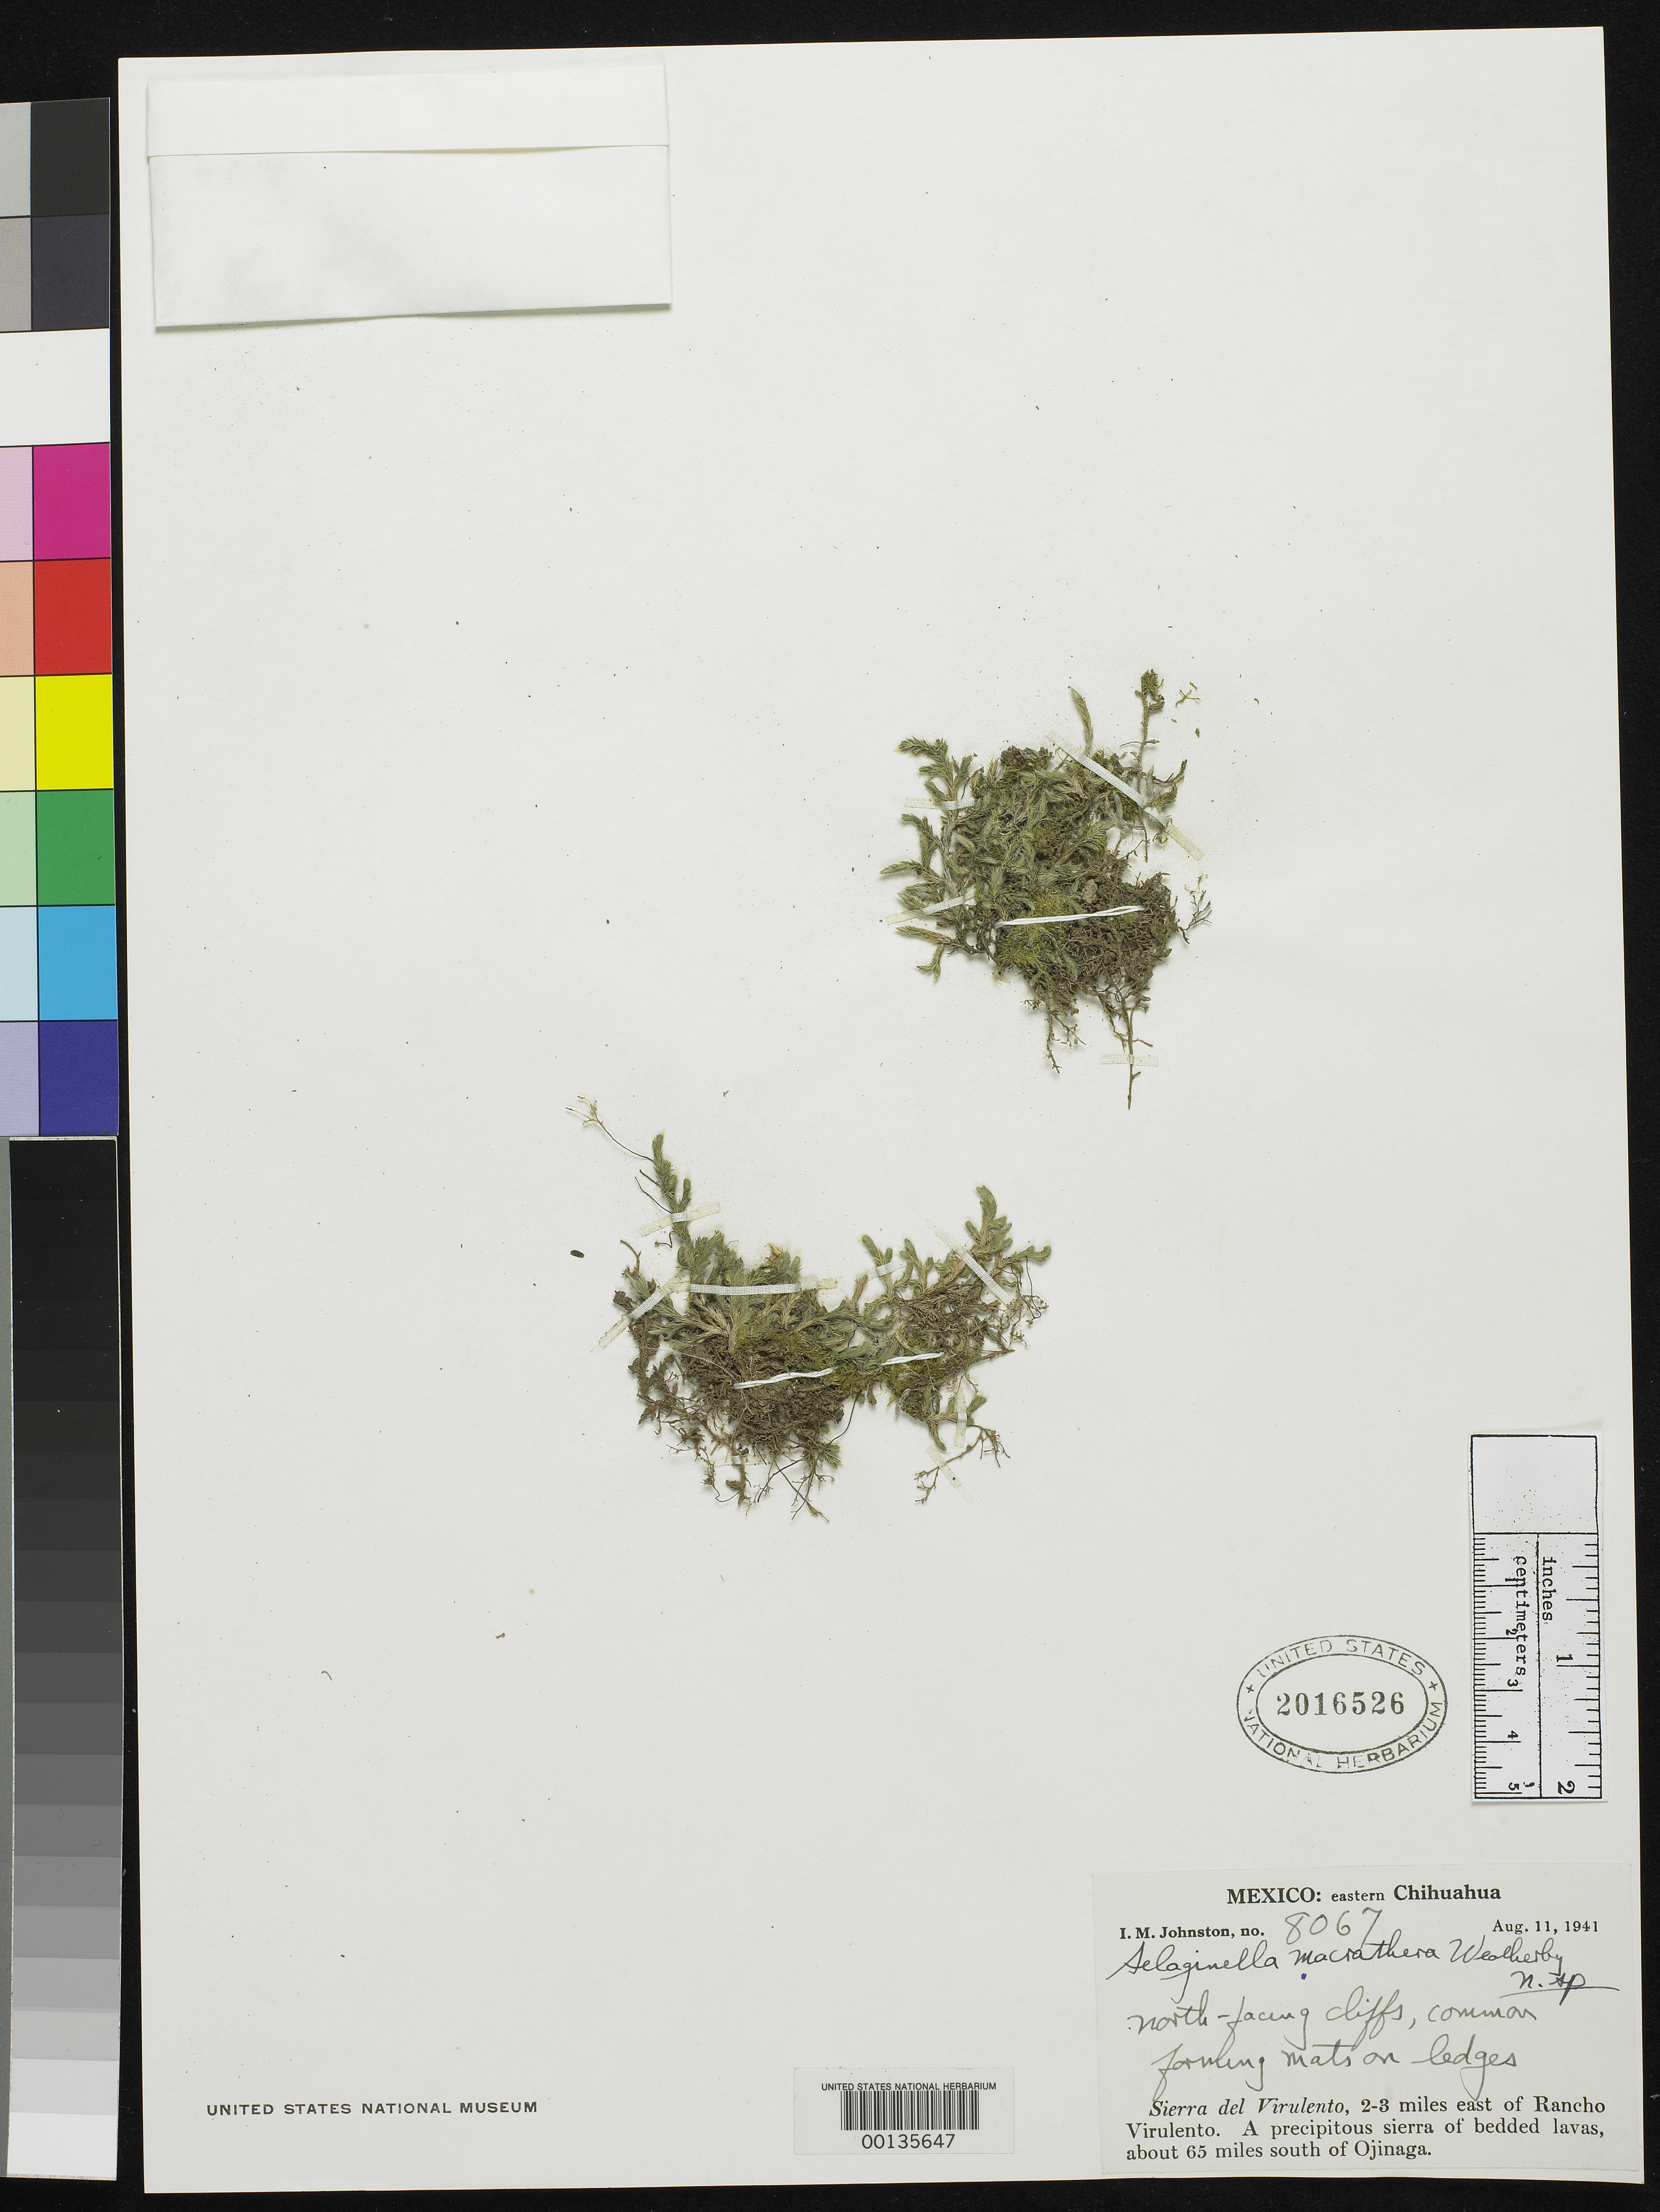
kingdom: Plantae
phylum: Tracheophyta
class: Lycopodiopsida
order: Selaginellales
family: Selaginellaceae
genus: Selaginella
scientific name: Selaginella macrathera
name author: Weath.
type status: Type Collection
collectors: I.M. Johnston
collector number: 8067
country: Mexico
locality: Sierra de Virulento, 2-3 Virulento, mi E of Rancho Virulento, 60 mi S of Ojinaga.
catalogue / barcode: US 2016526